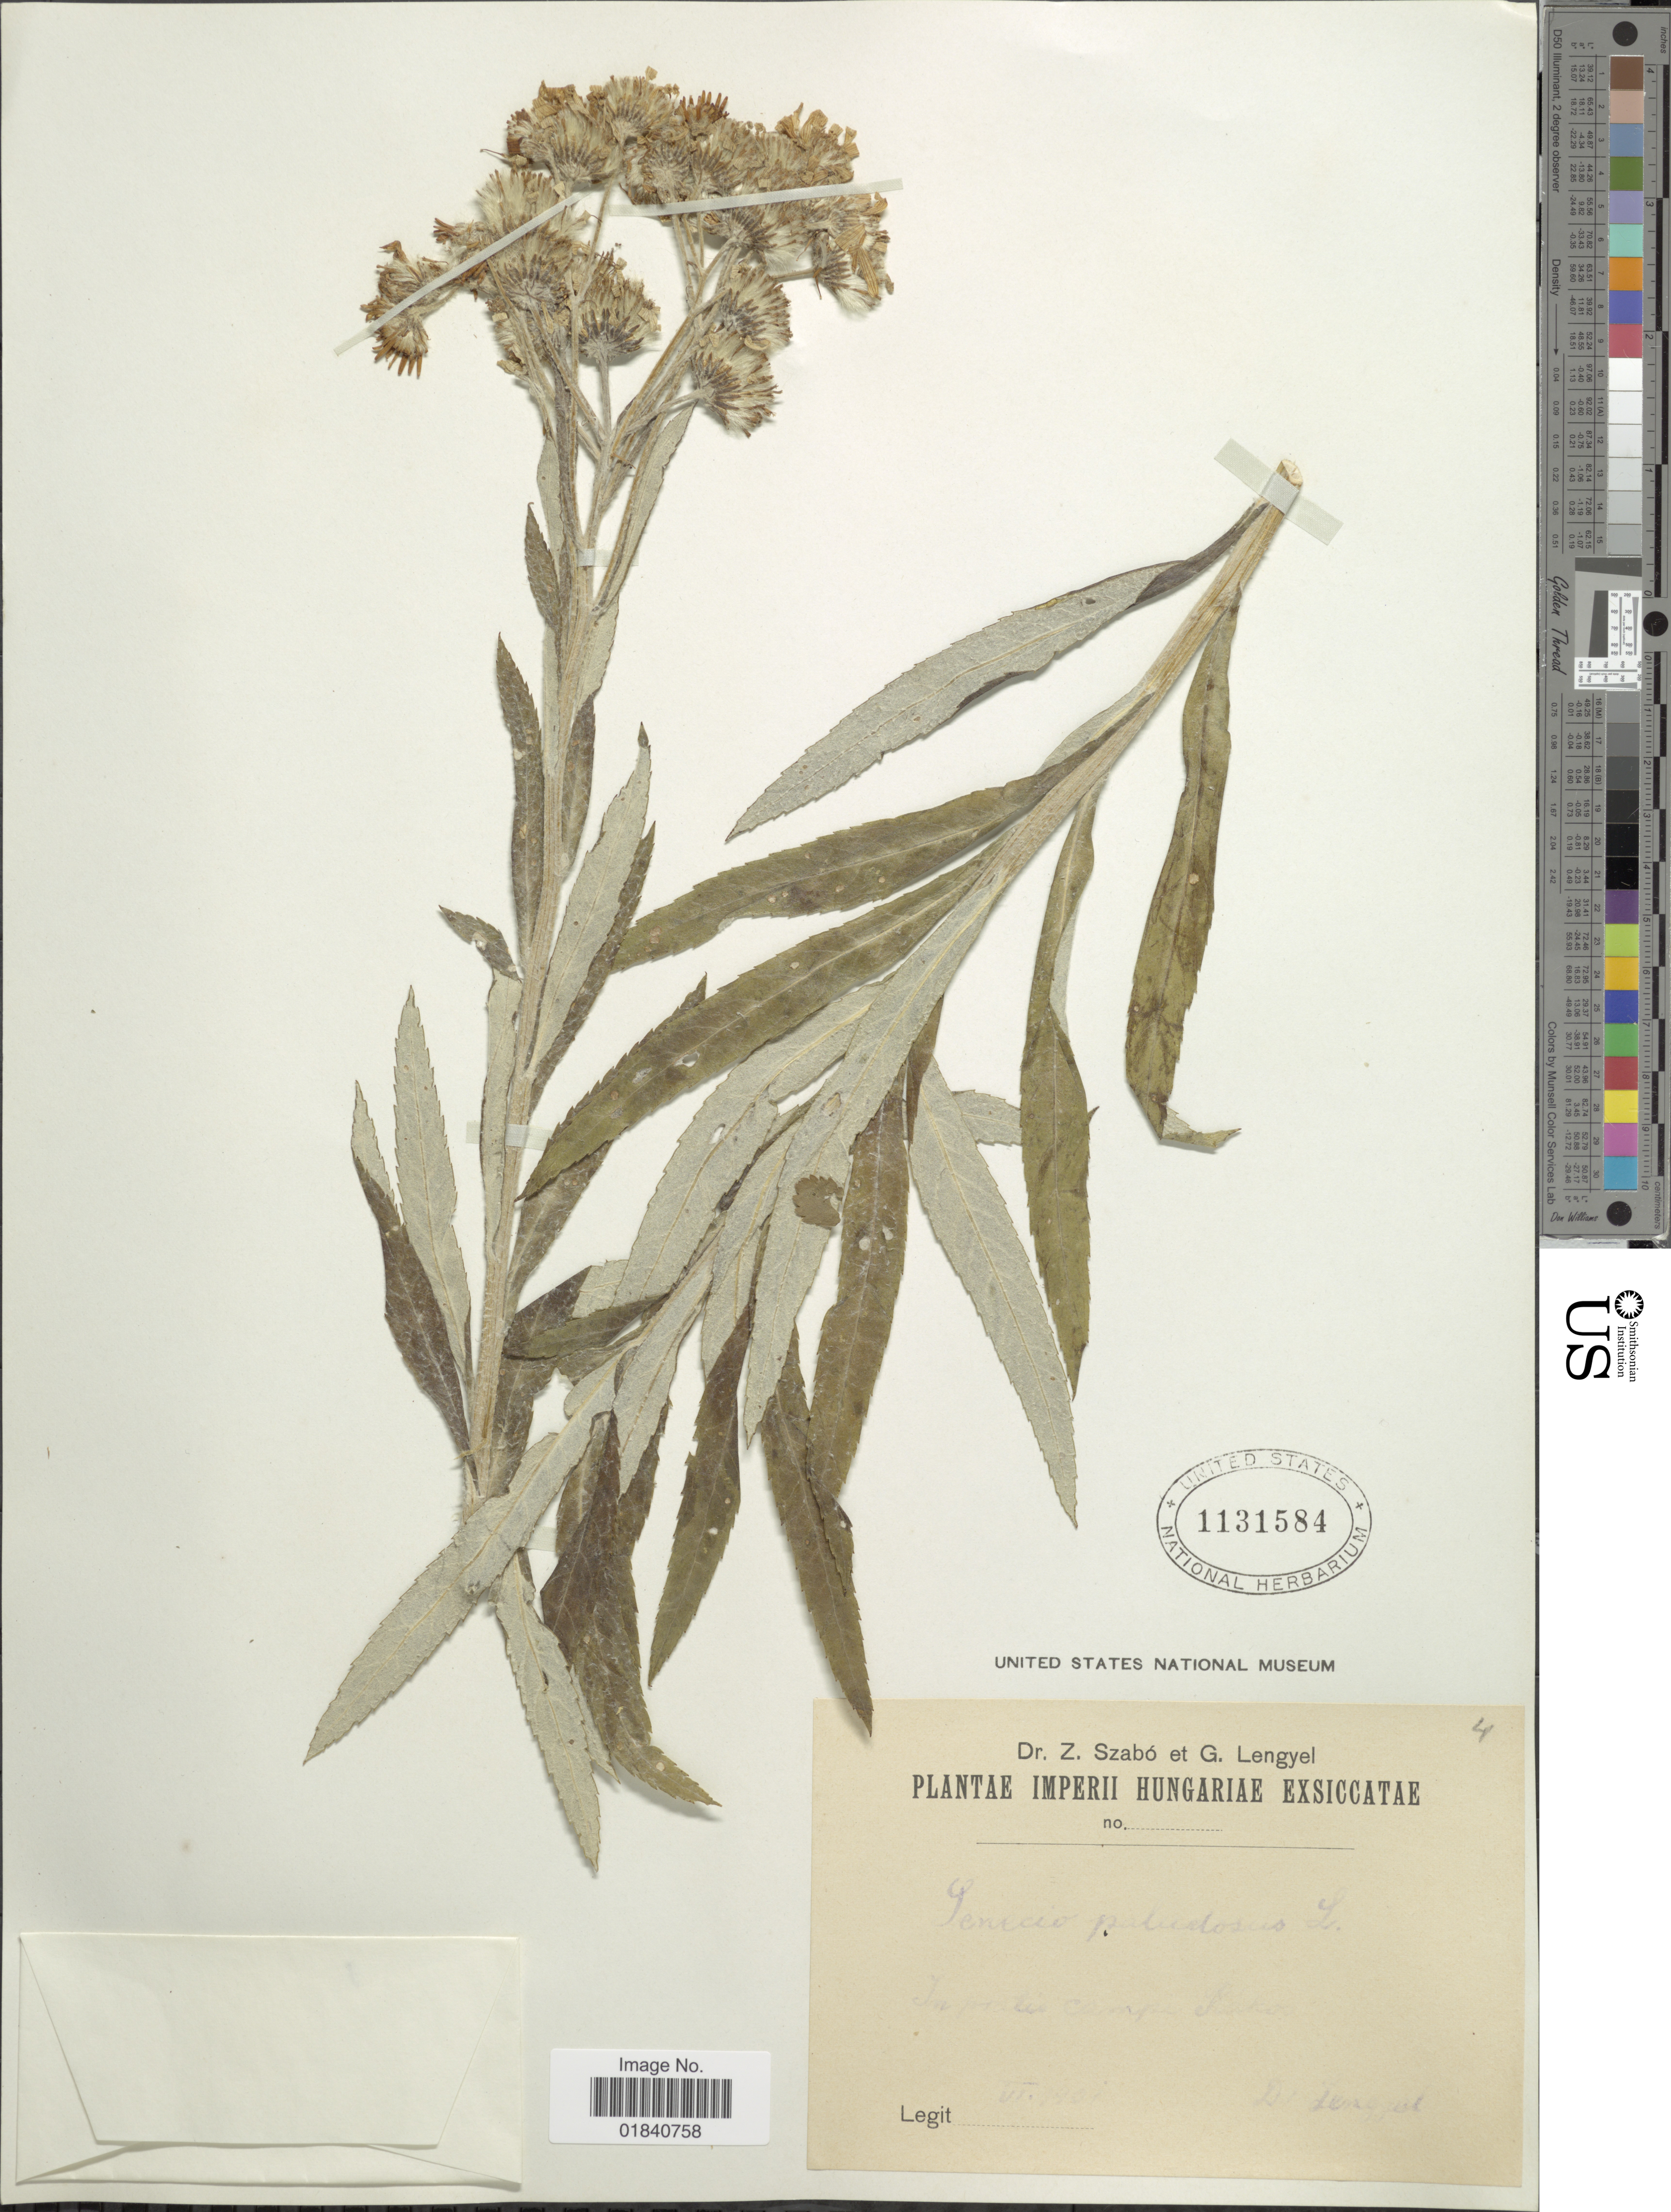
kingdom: Plantae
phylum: Tracheophyta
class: Magnoliopsida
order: Asterales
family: Asteraceae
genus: Senecio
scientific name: Senecio paludosus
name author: L.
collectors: G. Lengyel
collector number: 4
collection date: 1901-06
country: Hungary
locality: Camp Taha [interpreted]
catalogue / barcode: US 1131584